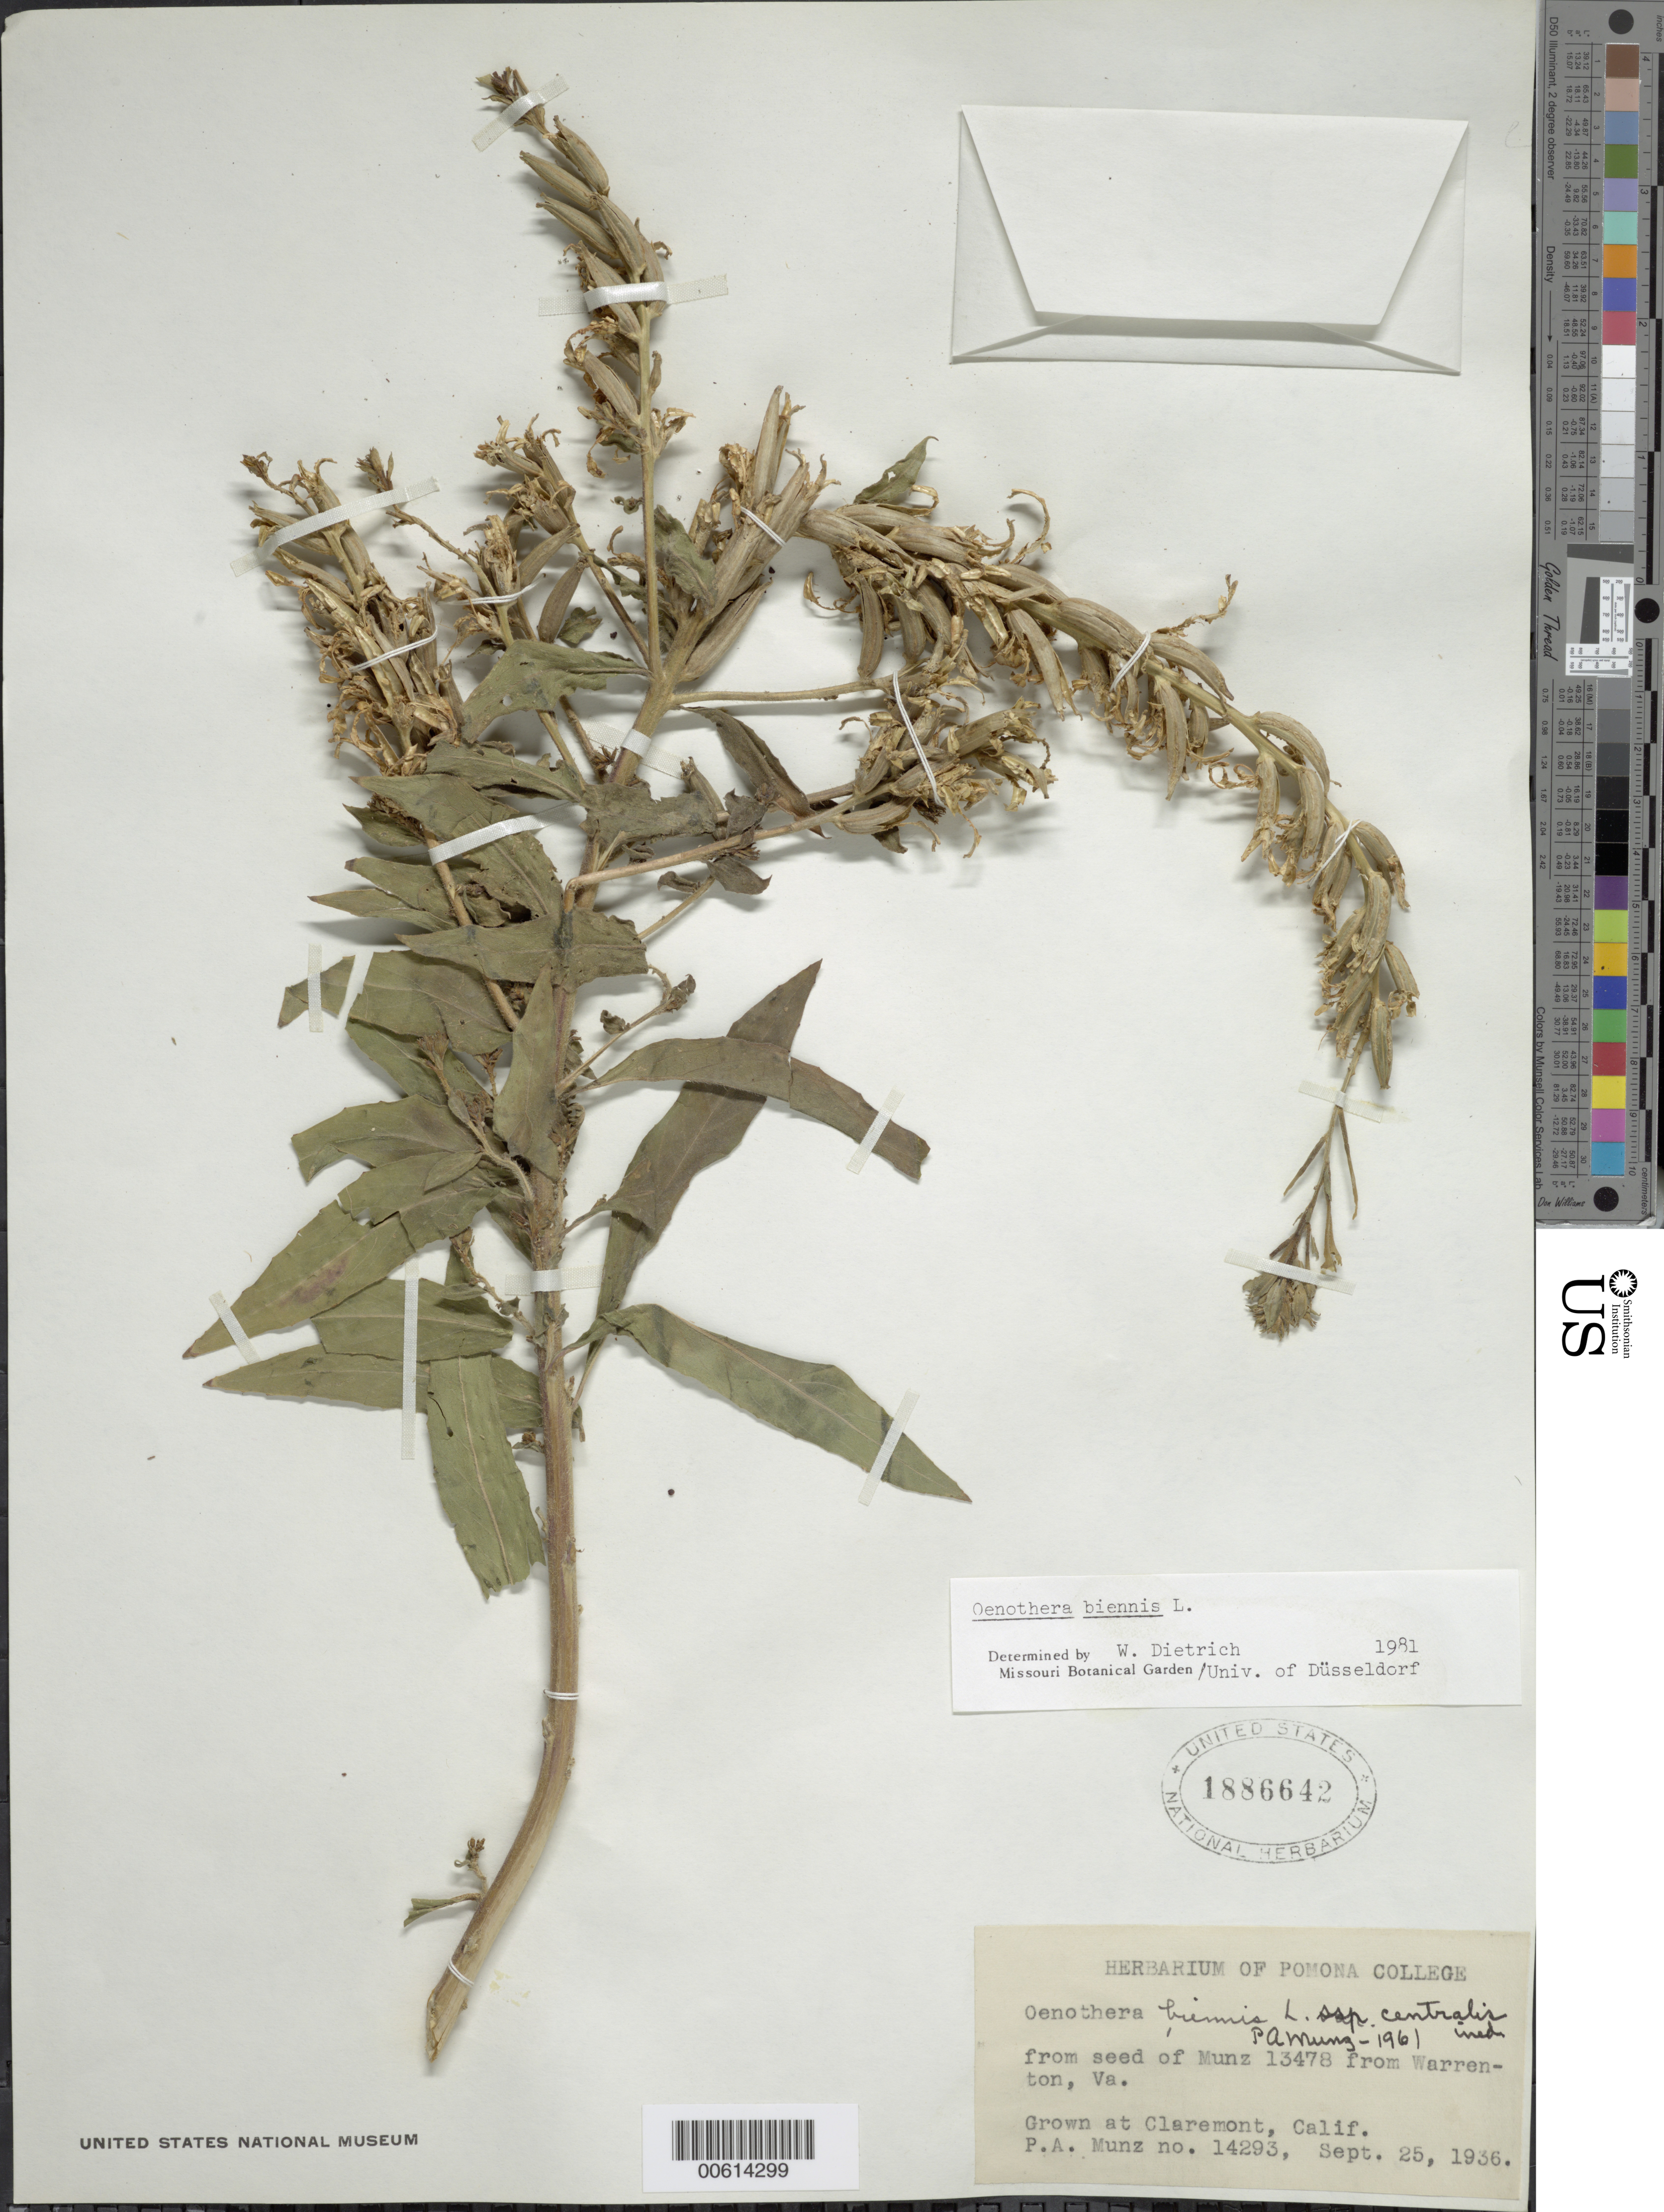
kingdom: Plantae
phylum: Tracheophyta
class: Magnoliopsida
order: Myrtales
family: Onagraceae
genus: Oenothera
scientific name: Oenothera biennis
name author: L.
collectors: P. A. Munz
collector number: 14293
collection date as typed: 25 Sep 1936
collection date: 1936-09-25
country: United States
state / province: California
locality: Pomona College, Claremont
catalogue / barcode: US 1886642